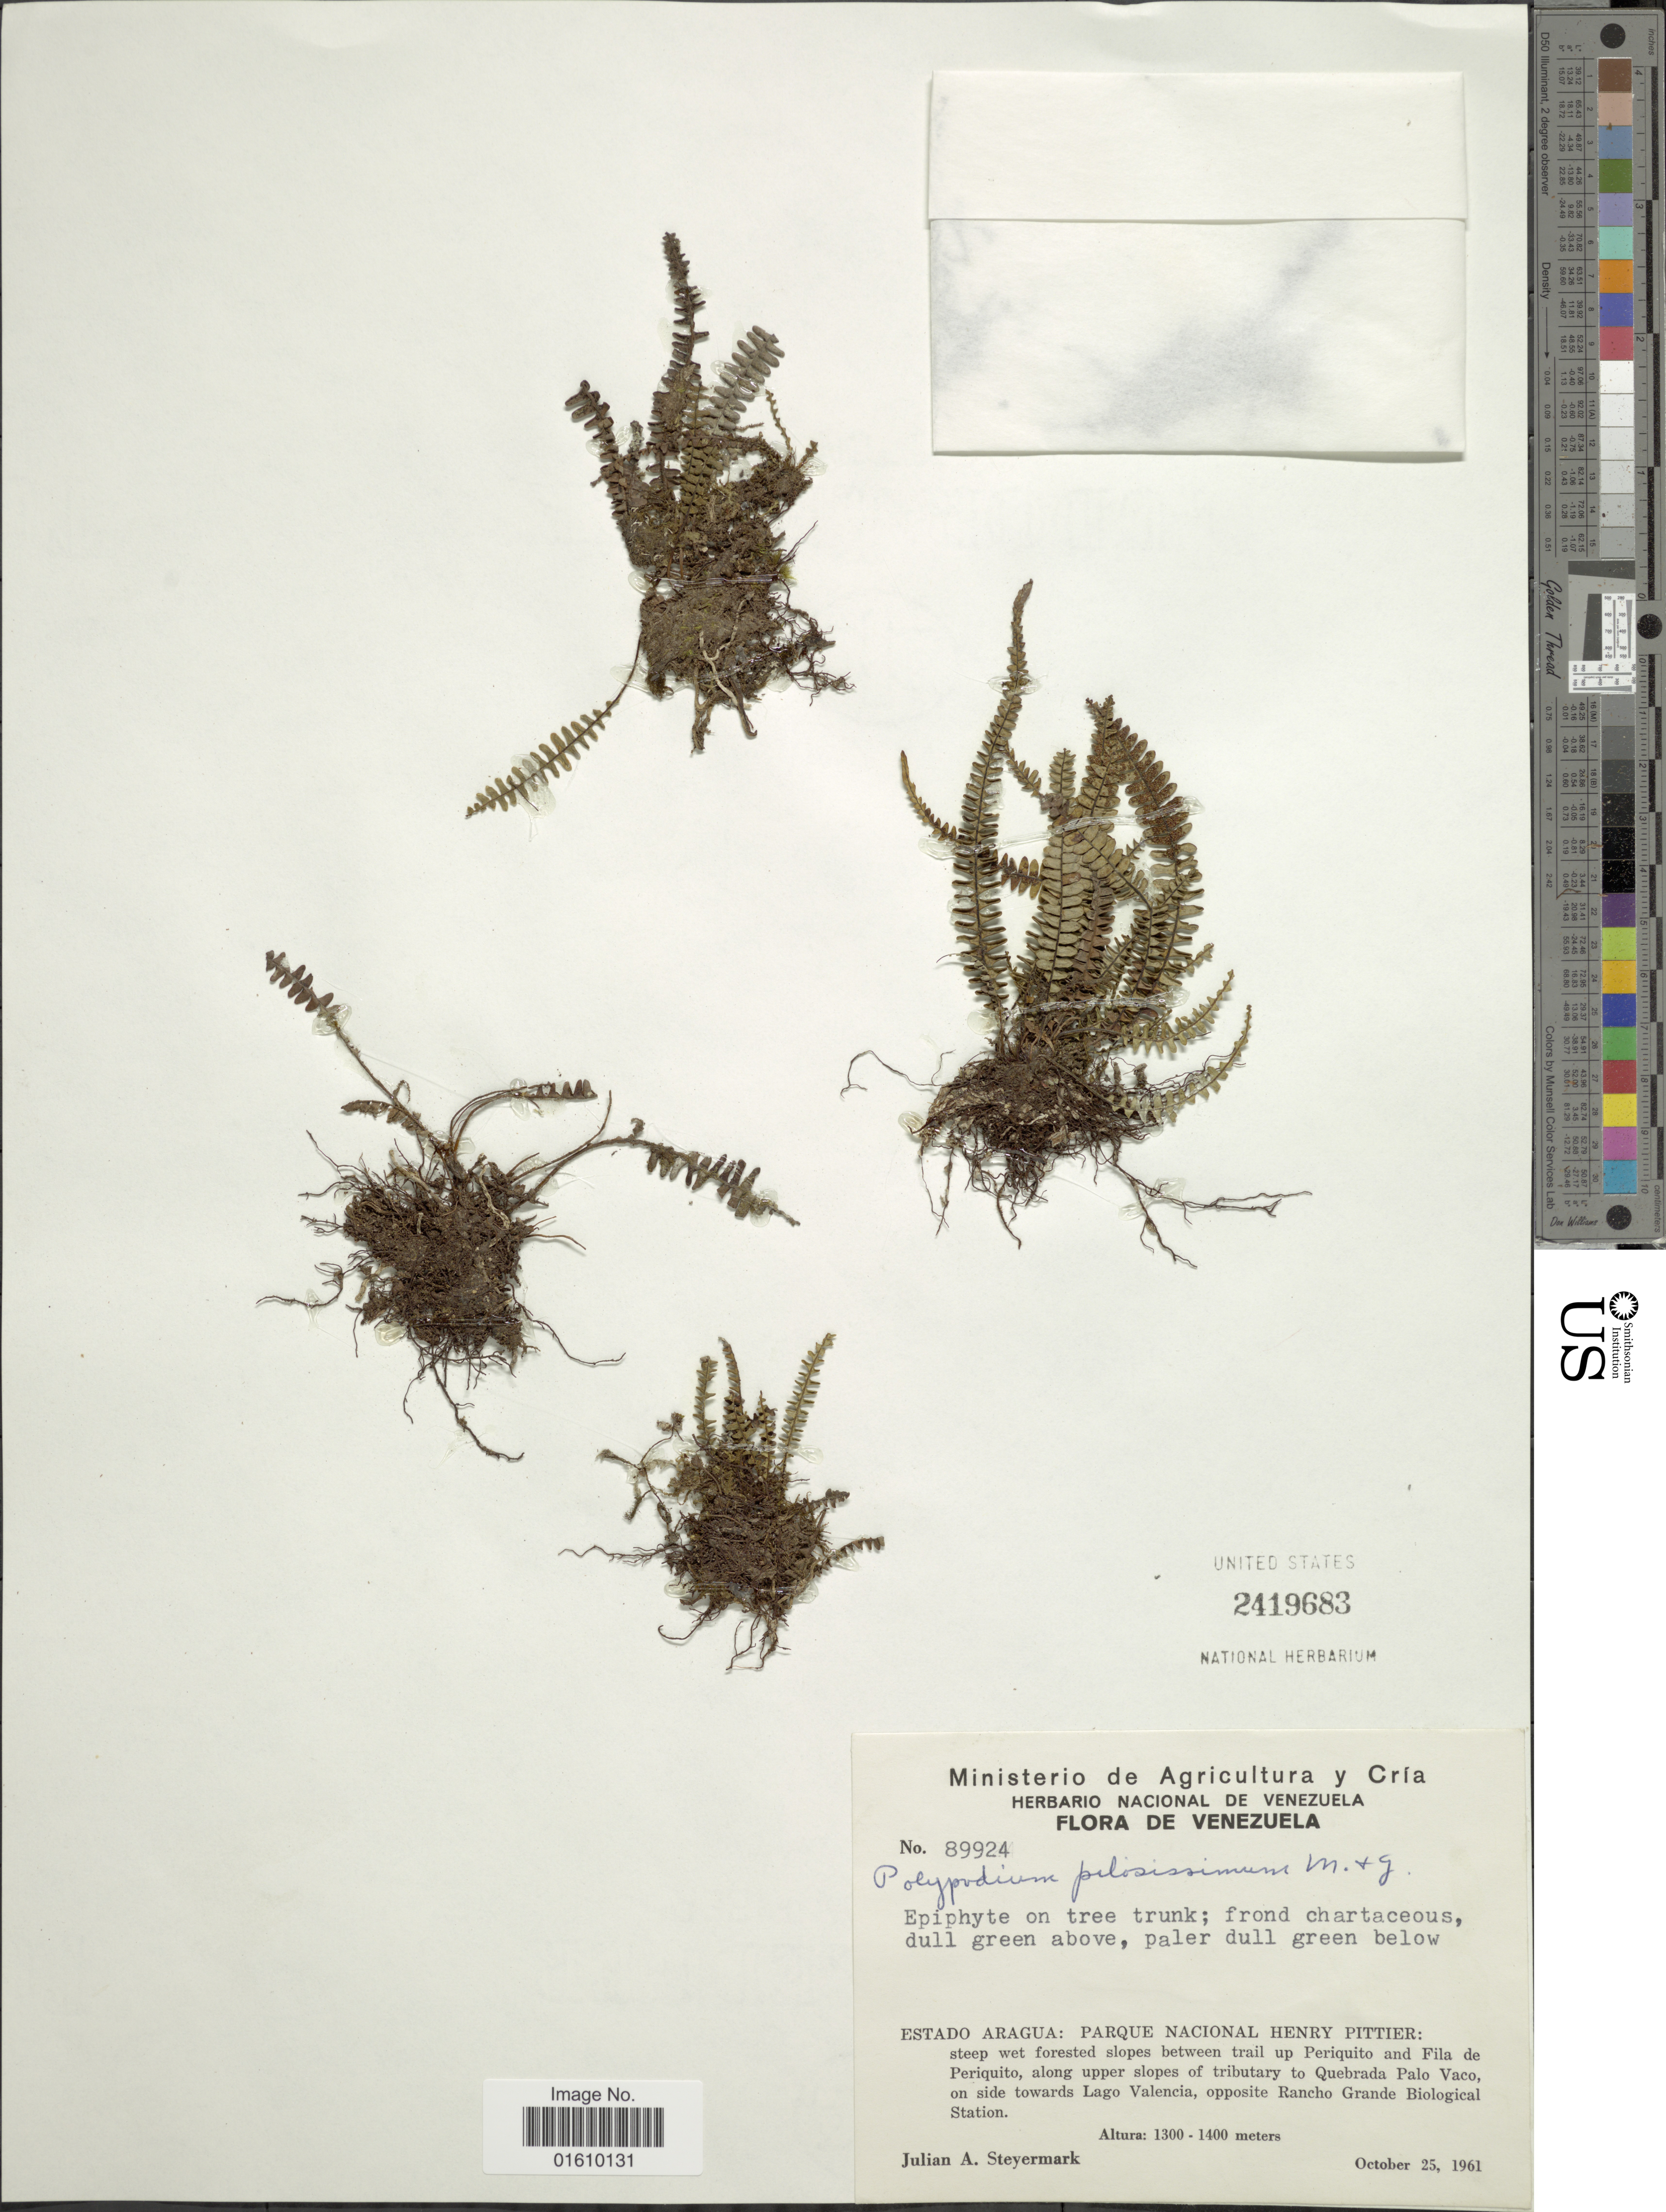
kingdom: Plantae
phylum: Tracheophyta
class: Polypodiopsida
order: Polypodiales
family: Polypodiaceae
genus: Melpomene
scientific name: Melpomene xiphopteroides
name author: (Liebm.) A.R. Sm. & R.C. Moran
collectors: J. Steyermark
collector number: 89924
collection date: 1961-10-25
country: Venezuela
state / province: Aragua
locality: Parque Nacional Henry Pittier: steep wet forested slopes between trail up Periquito and Fila de Periquito, along upper slopes of tributary to Quebrada Palo Vaco, on side towards Lago Valencia, opposite Rancho Grande Biological Station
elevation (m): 1300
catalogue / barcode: US 2419683